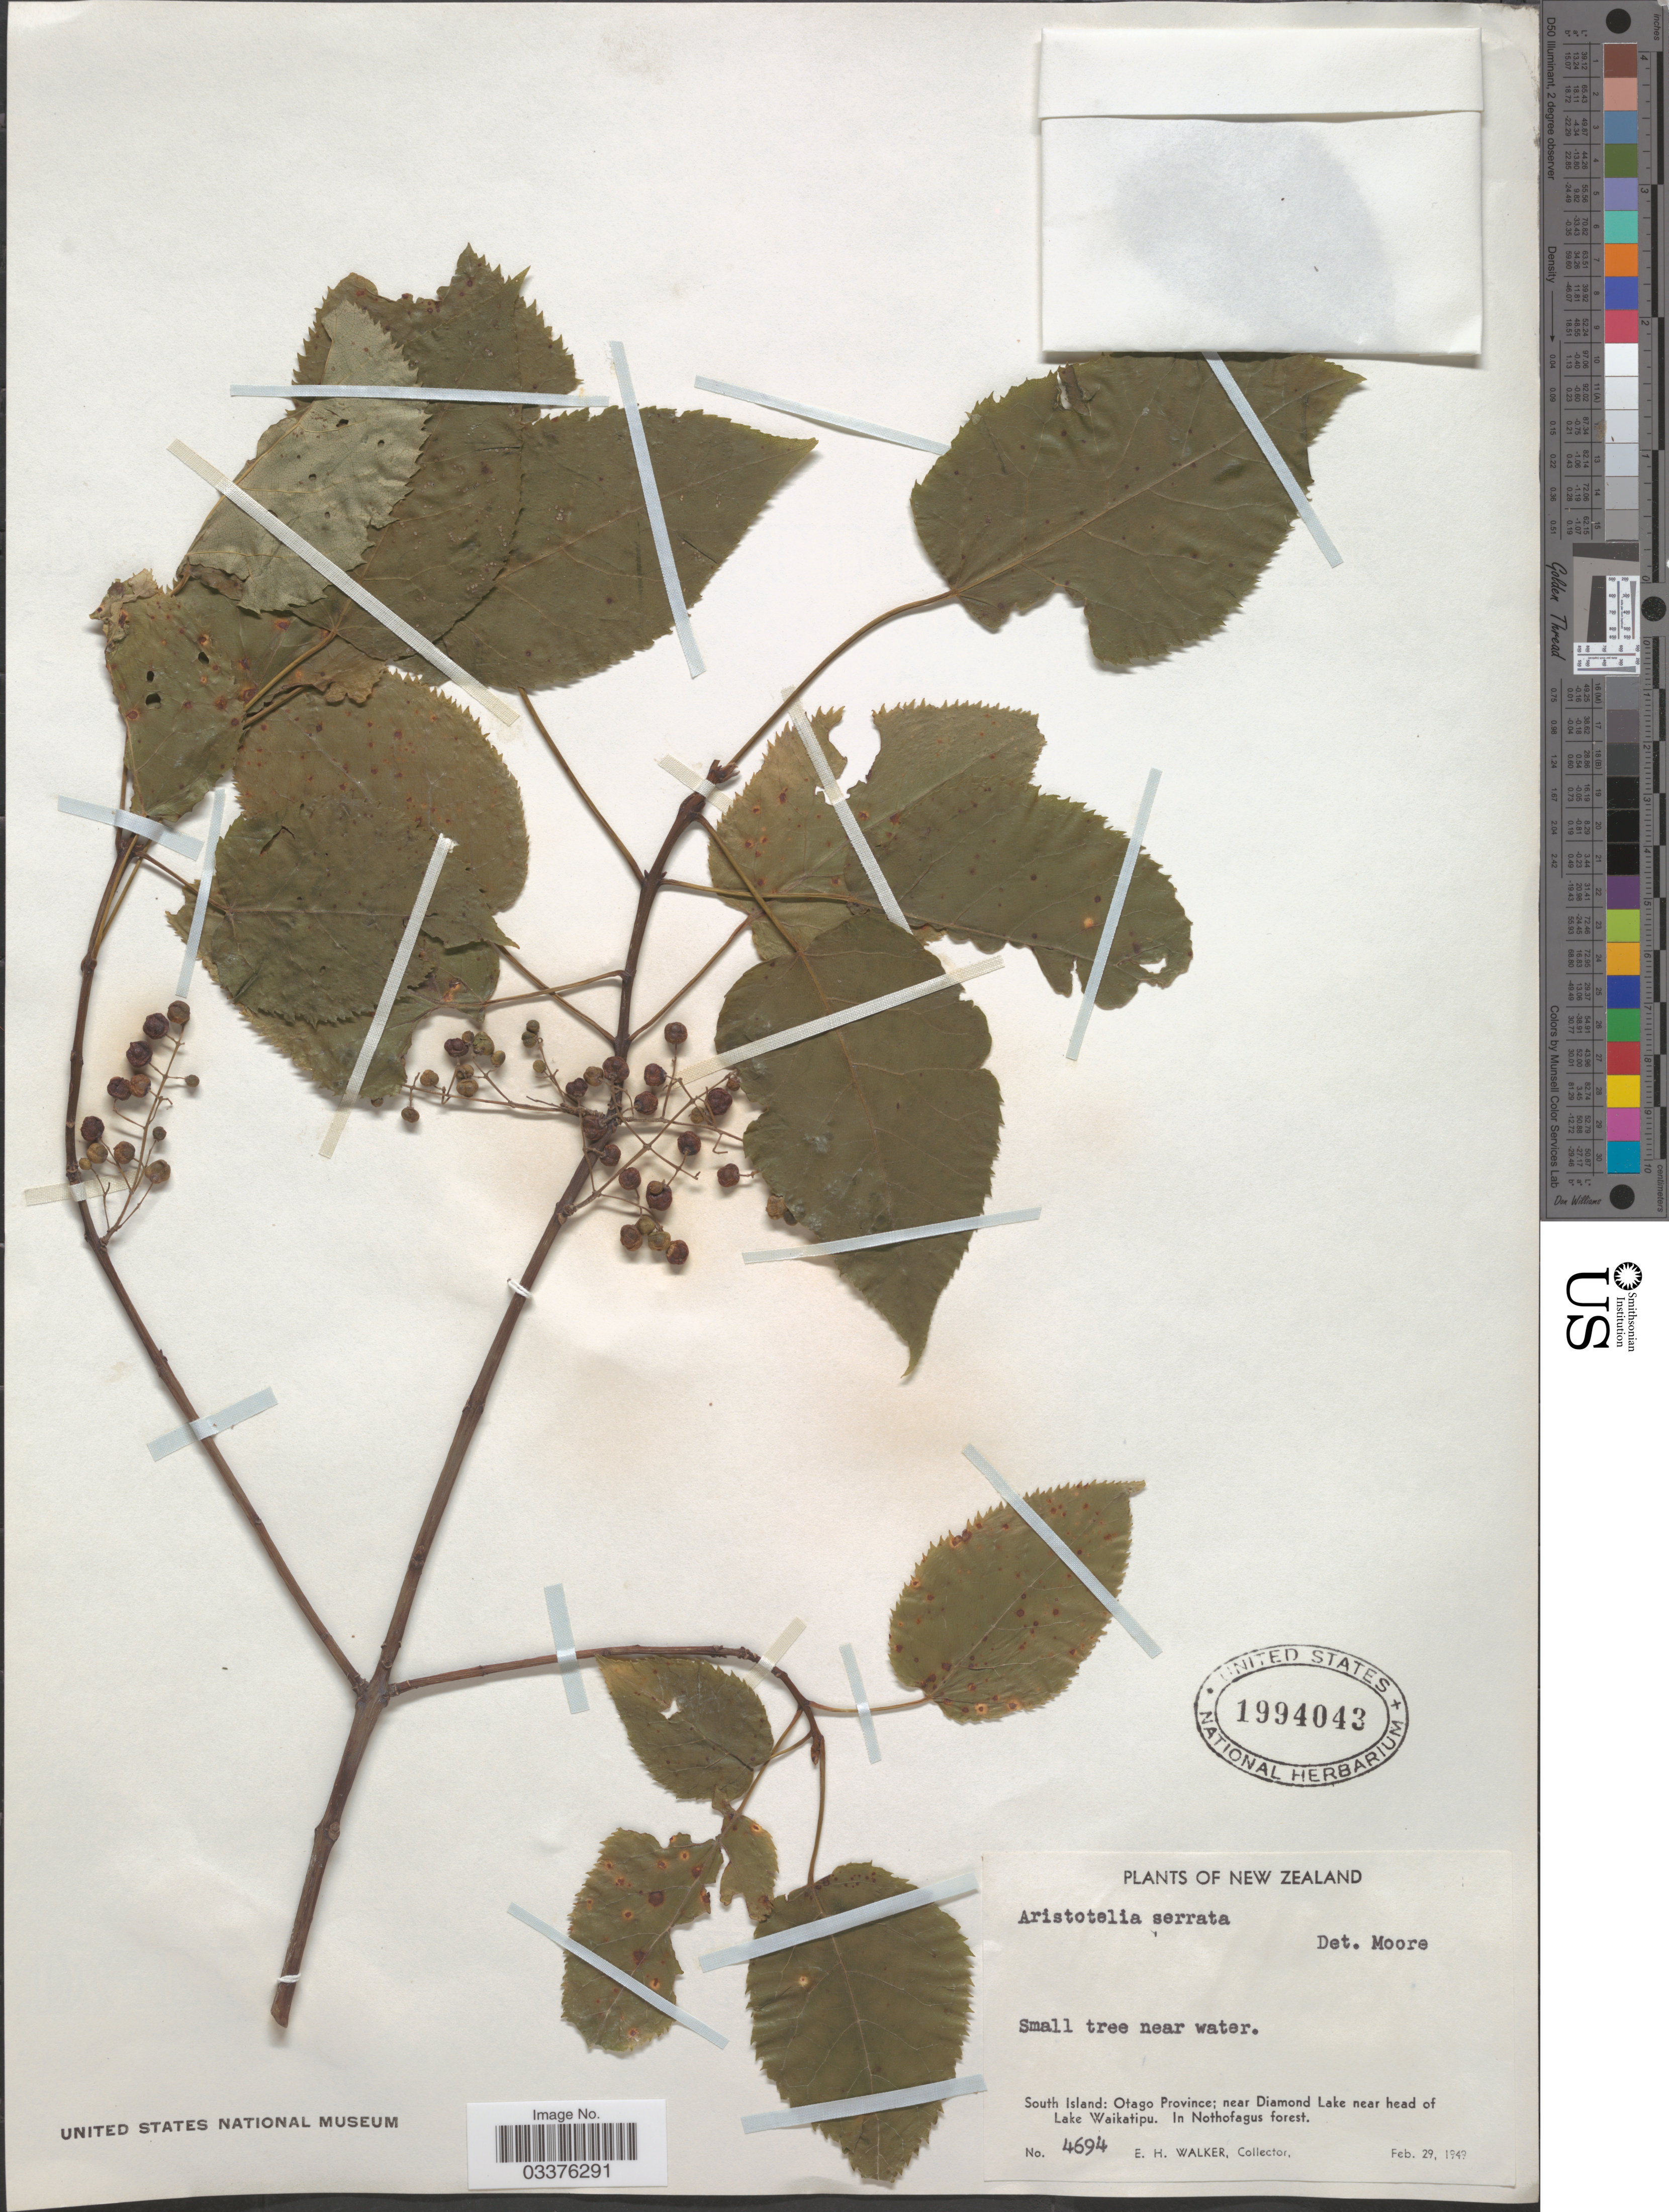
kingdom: Plantae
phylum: Tracheophyta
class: Magnoliopsida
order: Oxalidales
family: Elaeocarpaceae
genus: Aristotelia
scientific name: Aristotelia serrata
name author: Oliv.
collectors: E. H. Walker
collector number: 4694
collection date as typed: Transcribed d/m/y: 29/2/1949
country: New Zealand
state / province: Otago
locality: South Island: near Diamond Lake near head of Lake Waikatipu. In Nothofagus forest.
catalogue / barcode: US 1994043